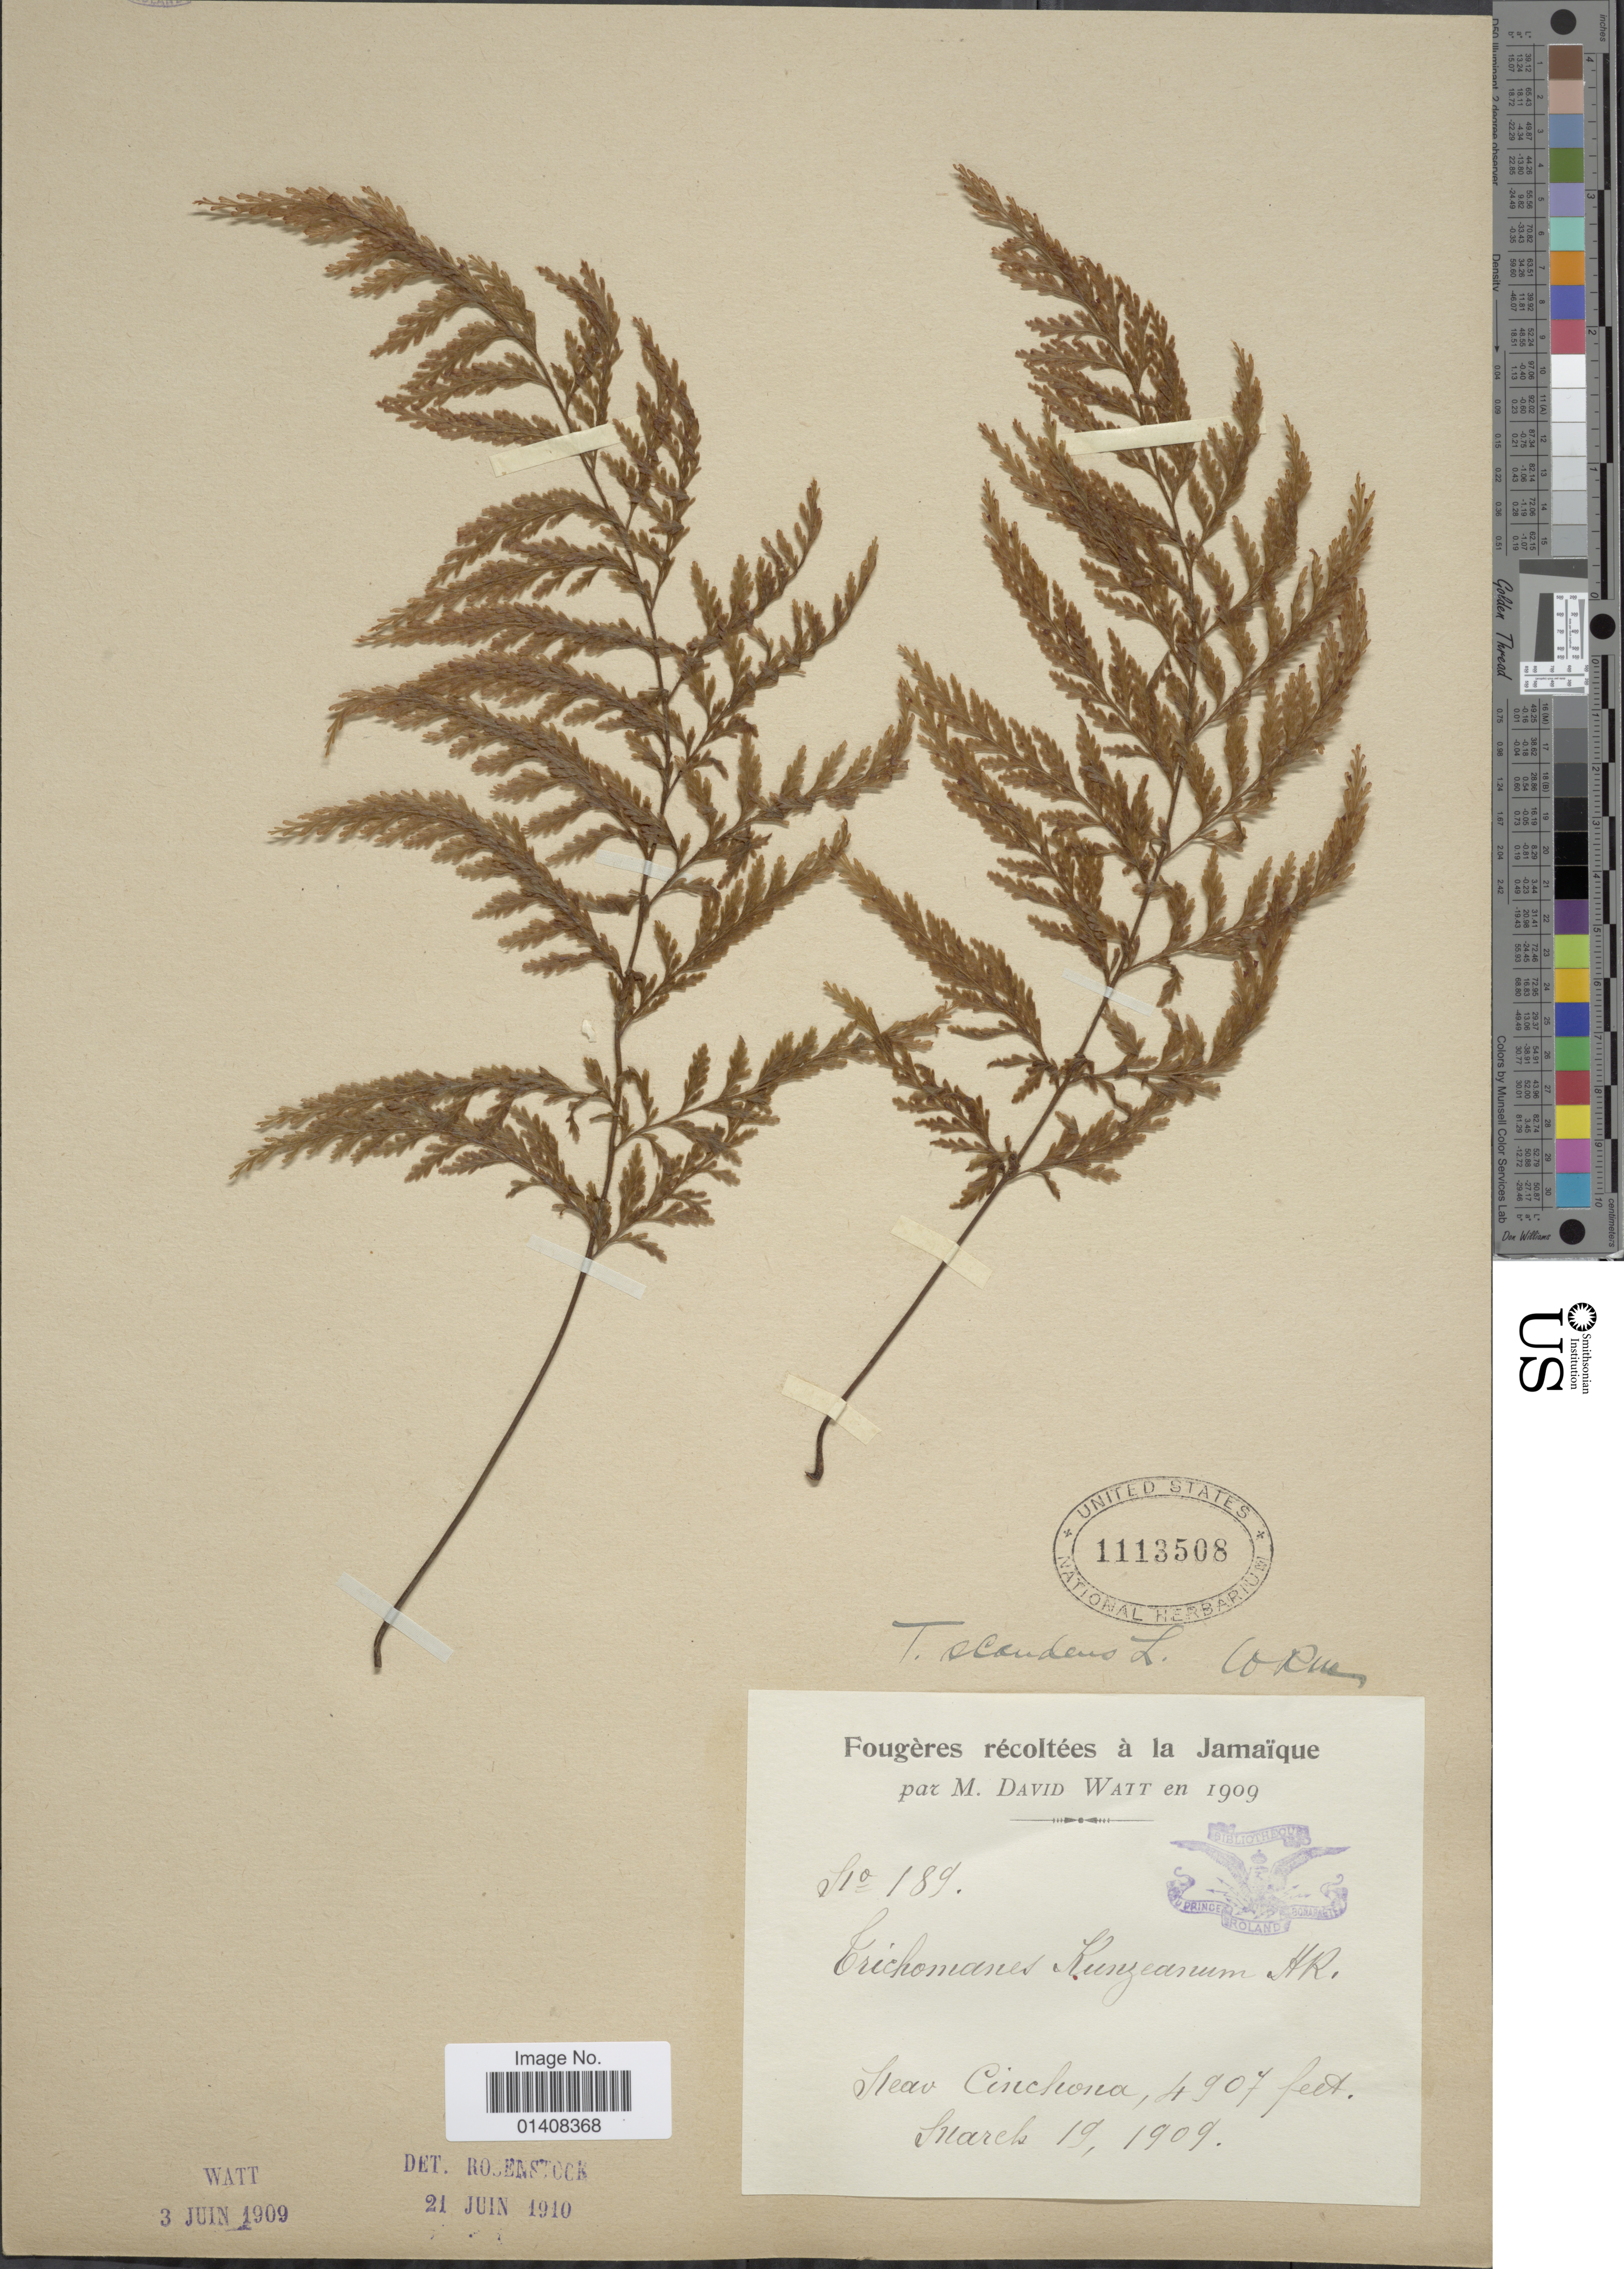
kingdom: Plantae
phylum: Tracheophyta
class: Polypodiopsida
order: Hymenophyllales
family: Hymenophyllaceae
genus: Trichomanes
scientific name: Trichomanes scandens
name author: L.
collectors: M. Watt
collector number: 189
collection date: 1909-03-19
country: Jamaica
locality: Near Chinchona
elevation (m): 1496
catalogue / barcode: US 1113508